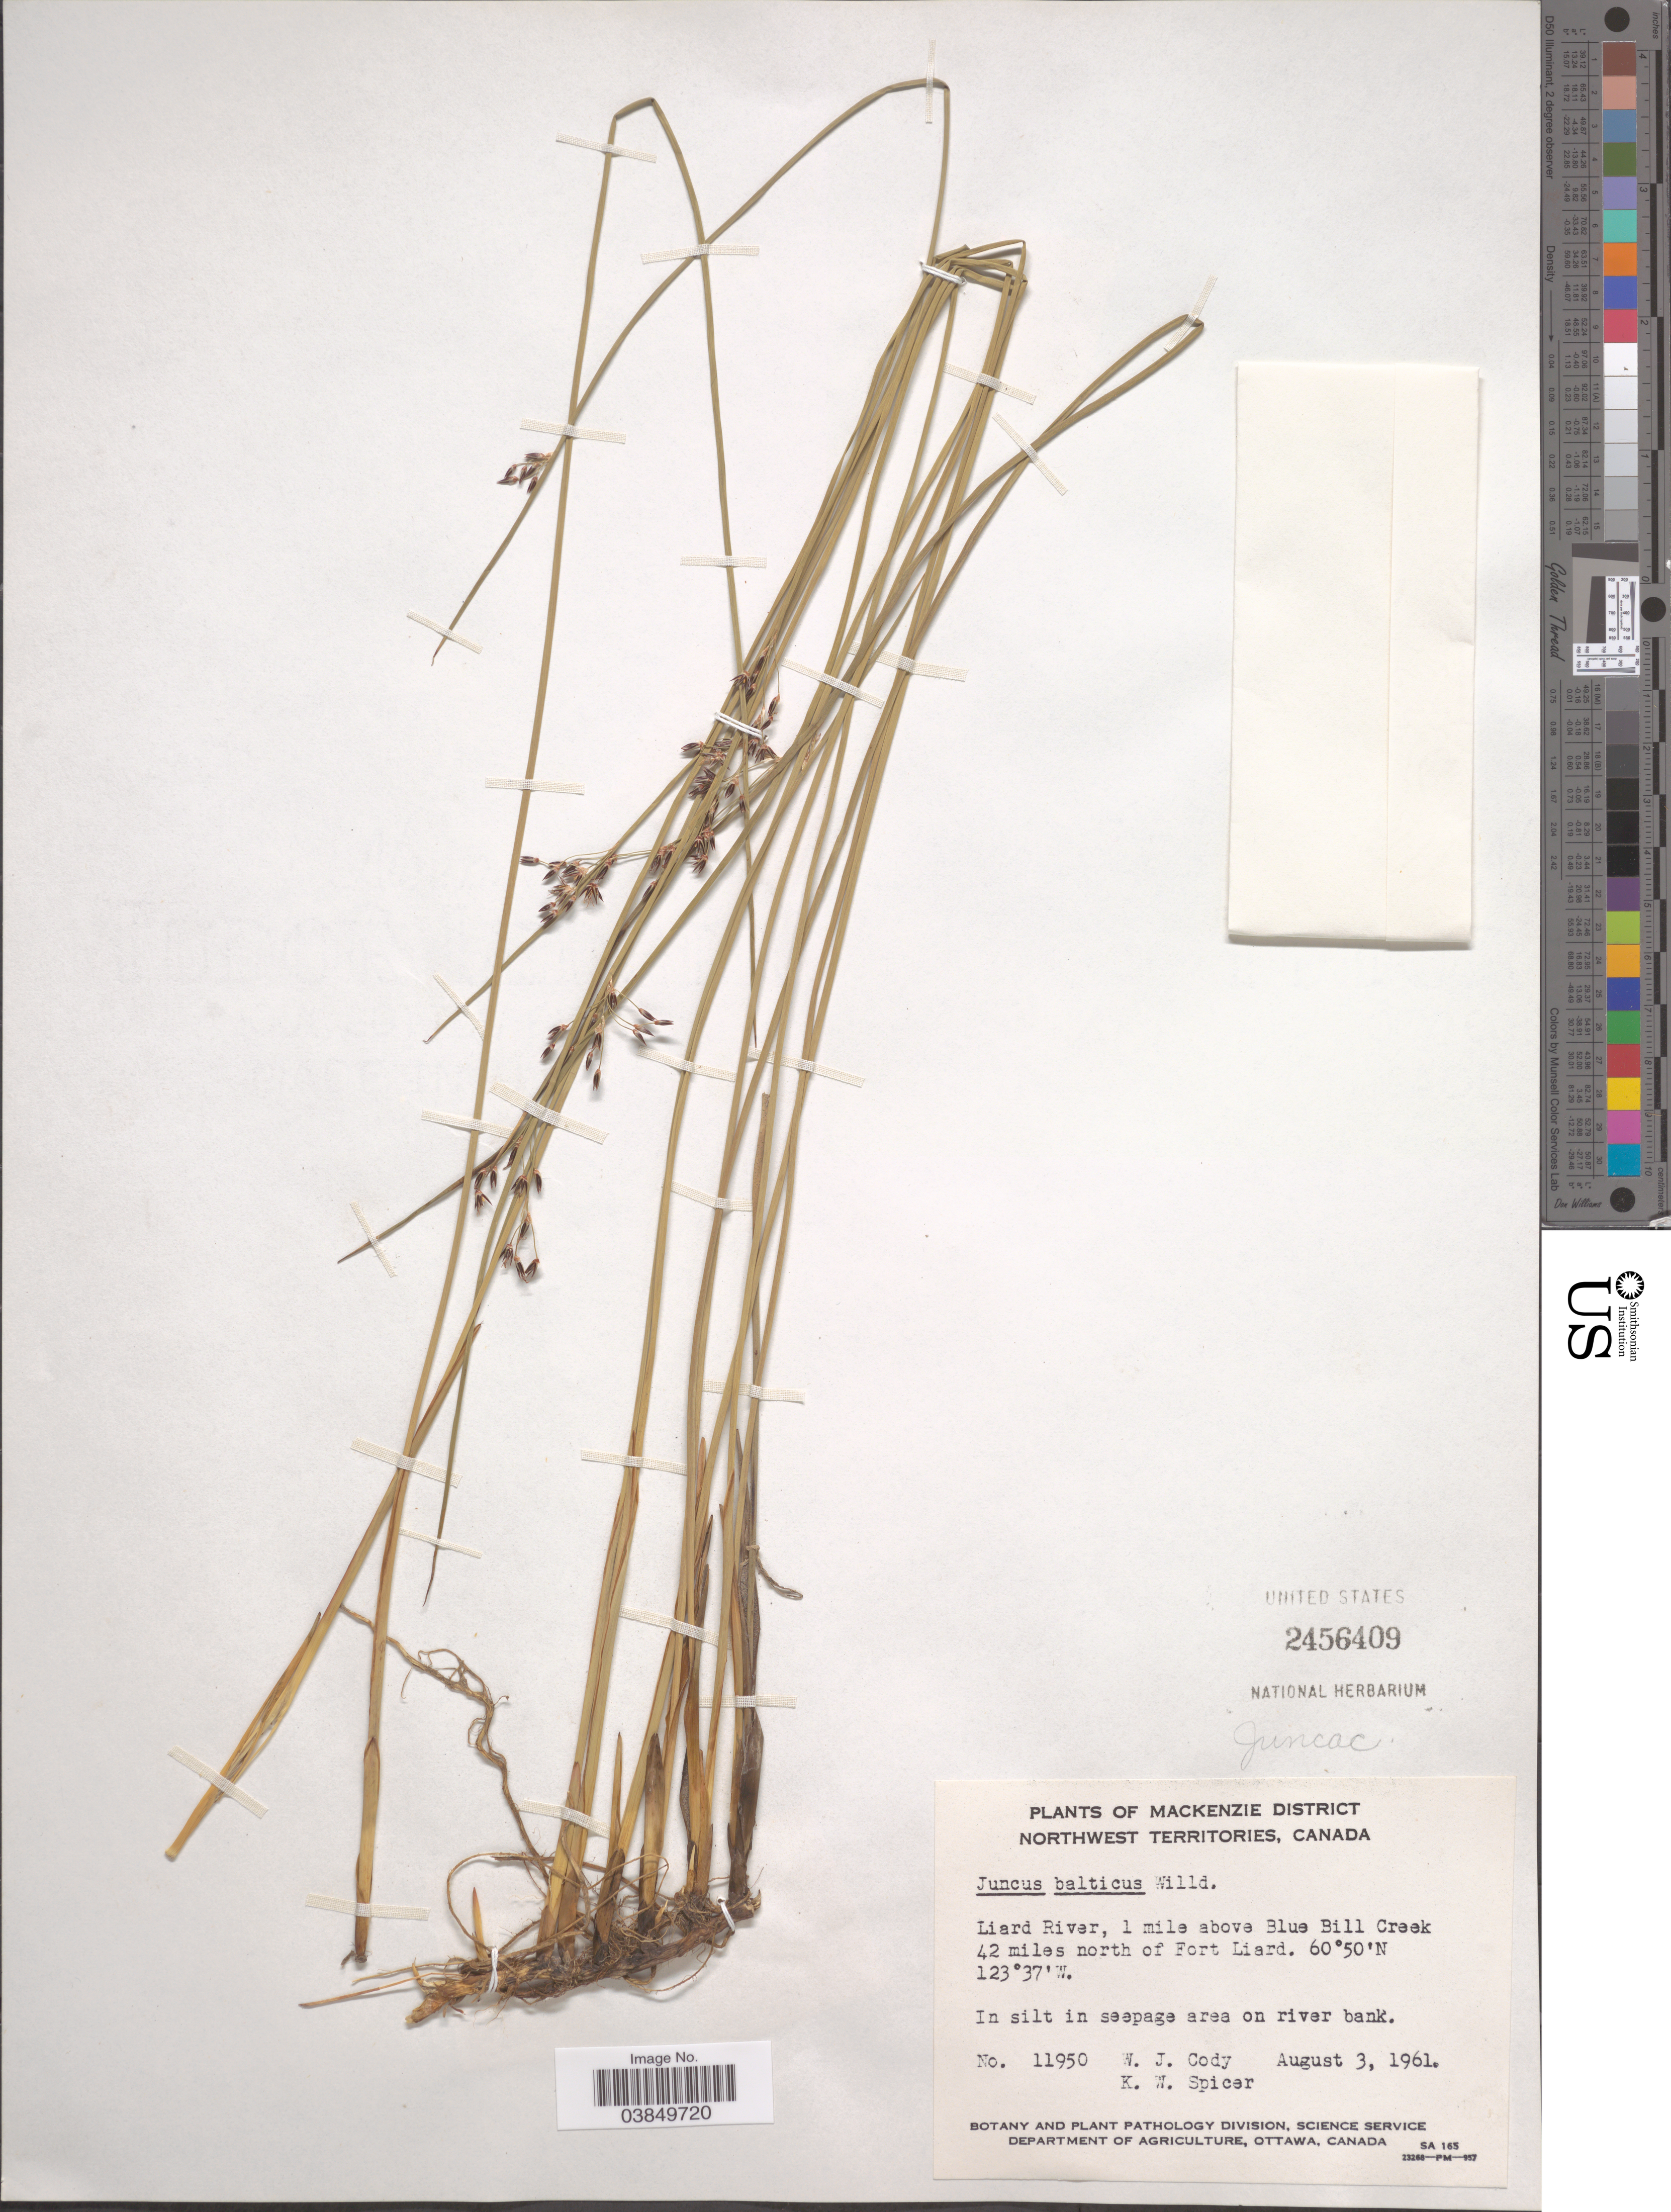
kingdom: Plantae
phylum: Tracheophyta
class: Liliopsida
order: Poales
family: Juncaceae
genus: Juncus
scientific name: Juncus balticus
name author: Willd.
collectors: W. Cody & K. Spicer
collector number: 11950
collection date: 1961-08-03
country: Canada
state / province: Northwest Territories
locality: Mackenzie District. Liard River, 1 mile above Blus Bill Creek, 42 miles north of Fort Liard.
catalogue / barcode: US 2456409